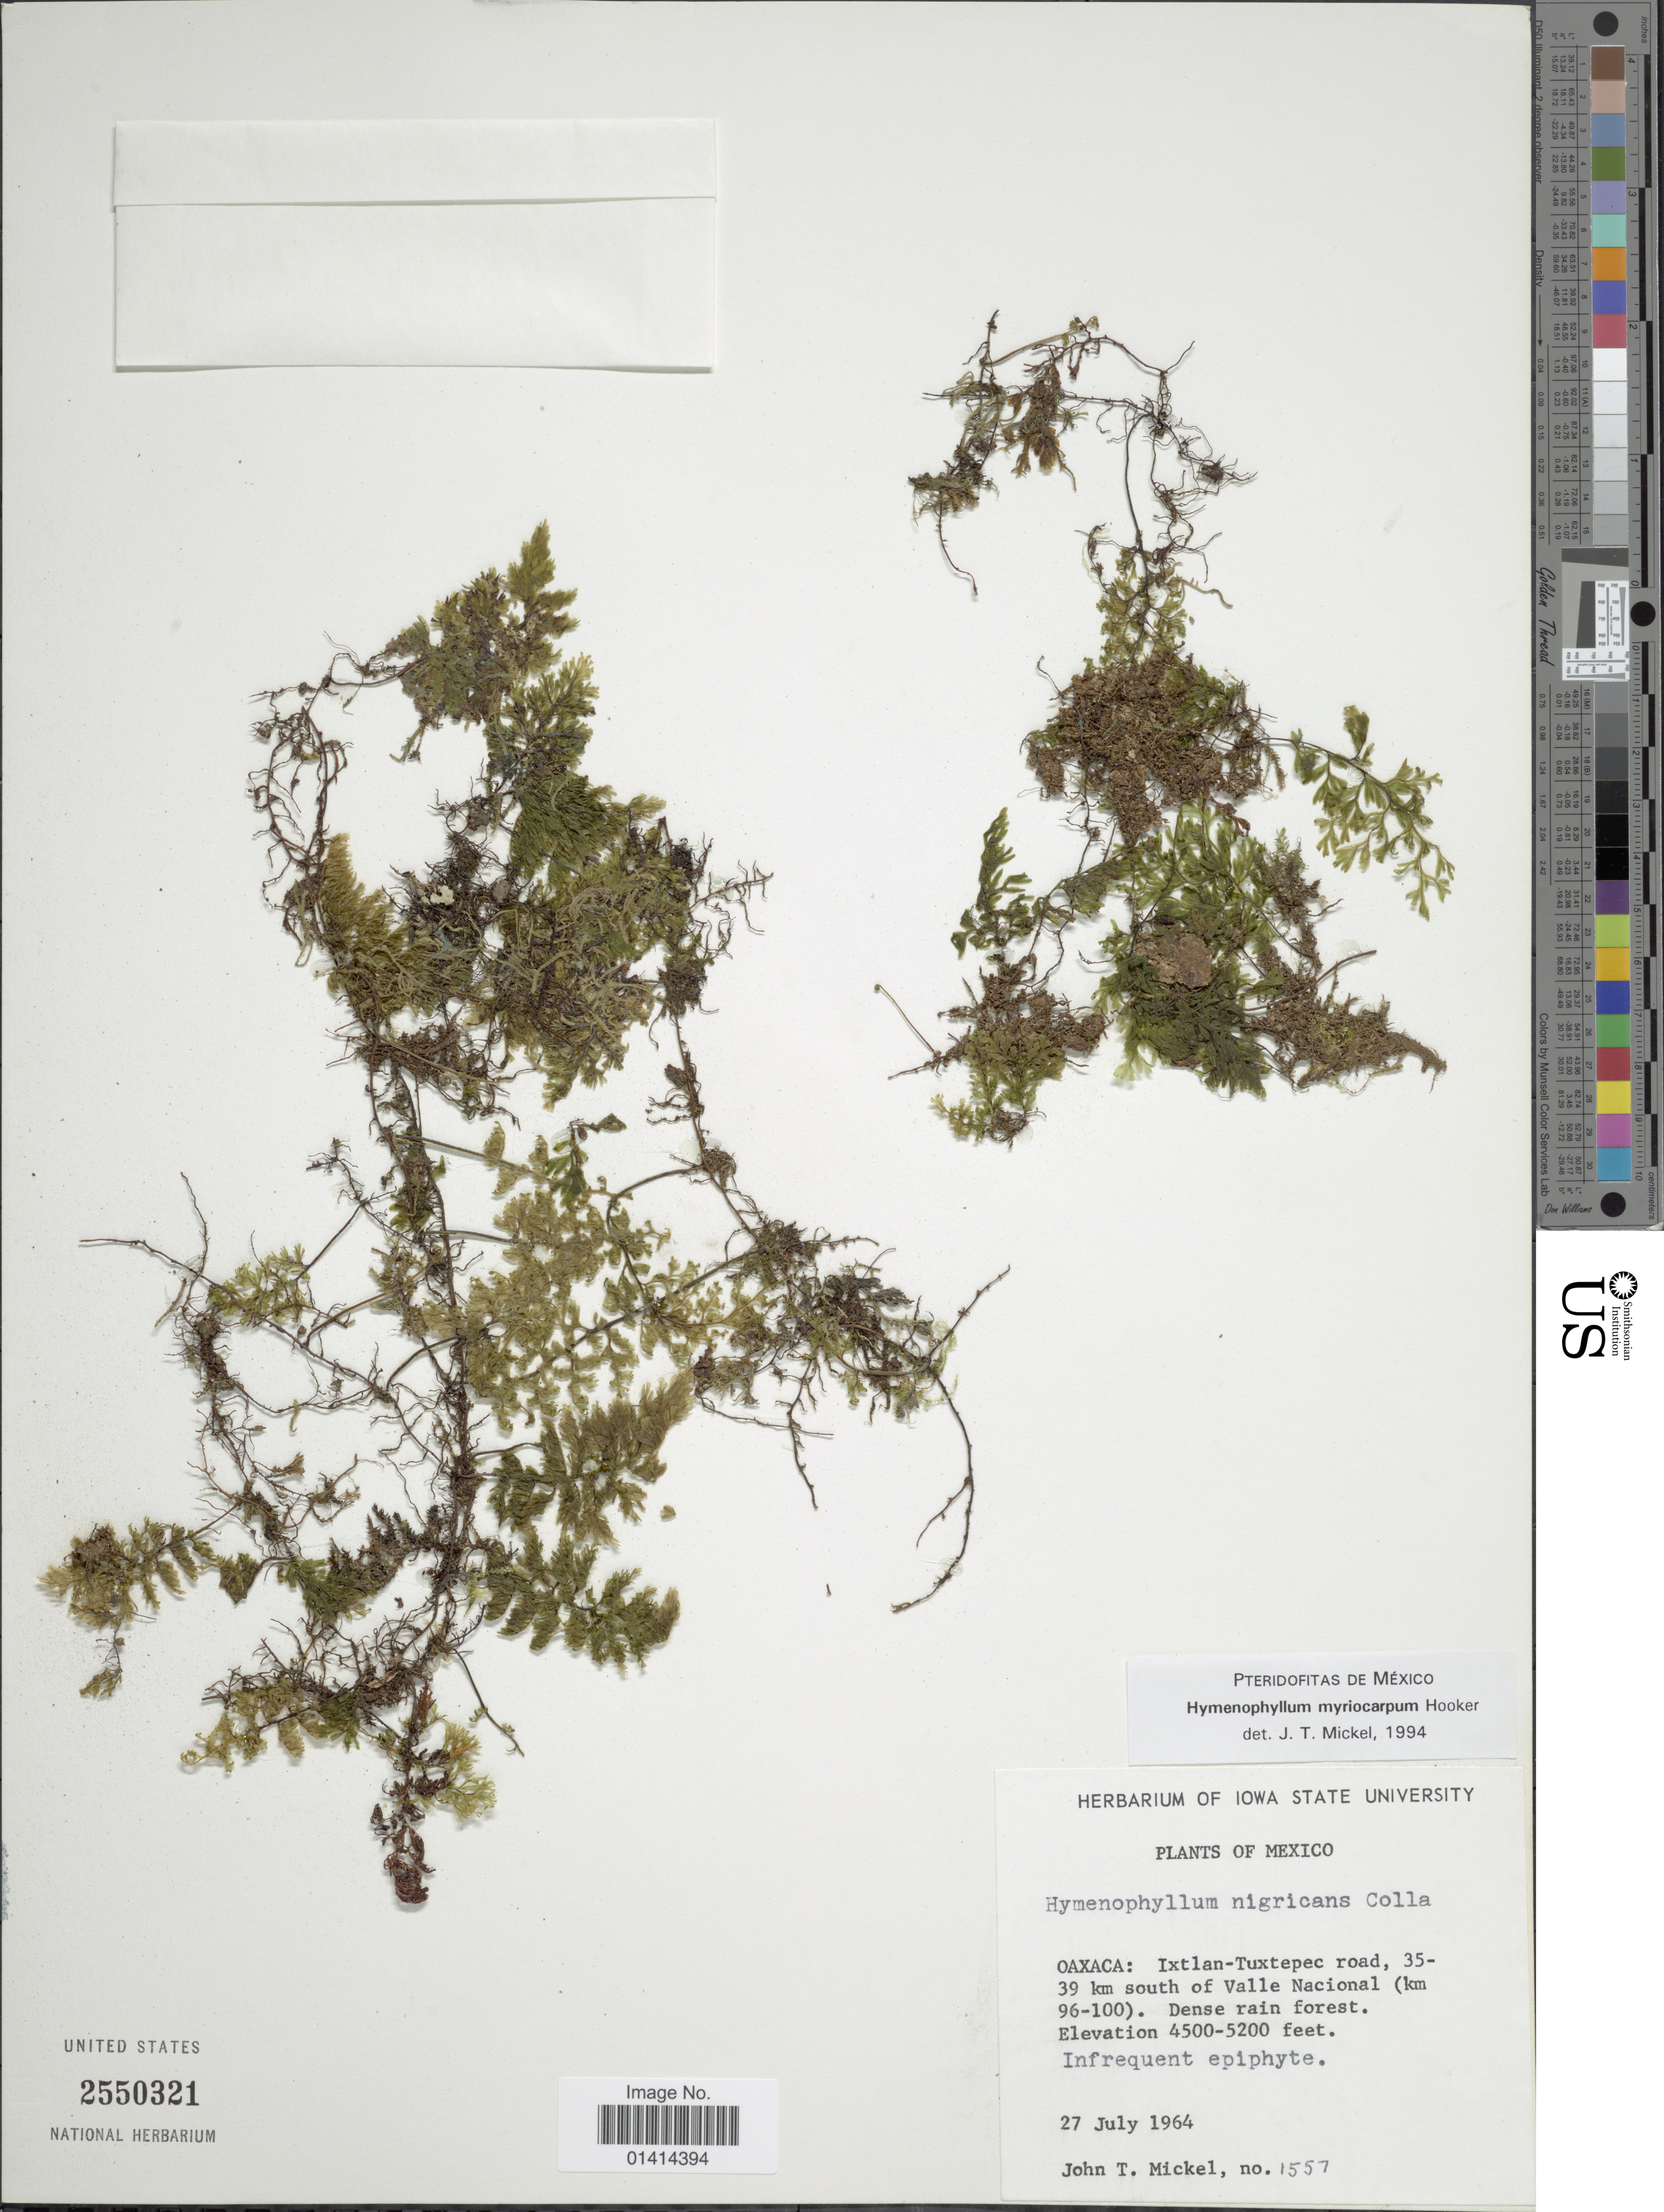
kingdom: Plantae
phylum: Tracheophyta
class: Polypodiopsida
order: Hymenophyllales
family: Hymenophyllaceae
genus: Hymenophyllum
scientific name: Hymenophyllum myriocarpum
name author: Hook.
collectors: J. T. Mickel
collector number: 1557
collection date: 1964-07-27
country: Mexico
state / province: Oaxaca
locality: Ixtlan-Tuxtepec road, 35-39 km south of Valle Nacional ( km 96-100)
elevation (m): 762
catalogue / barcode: US 2550321